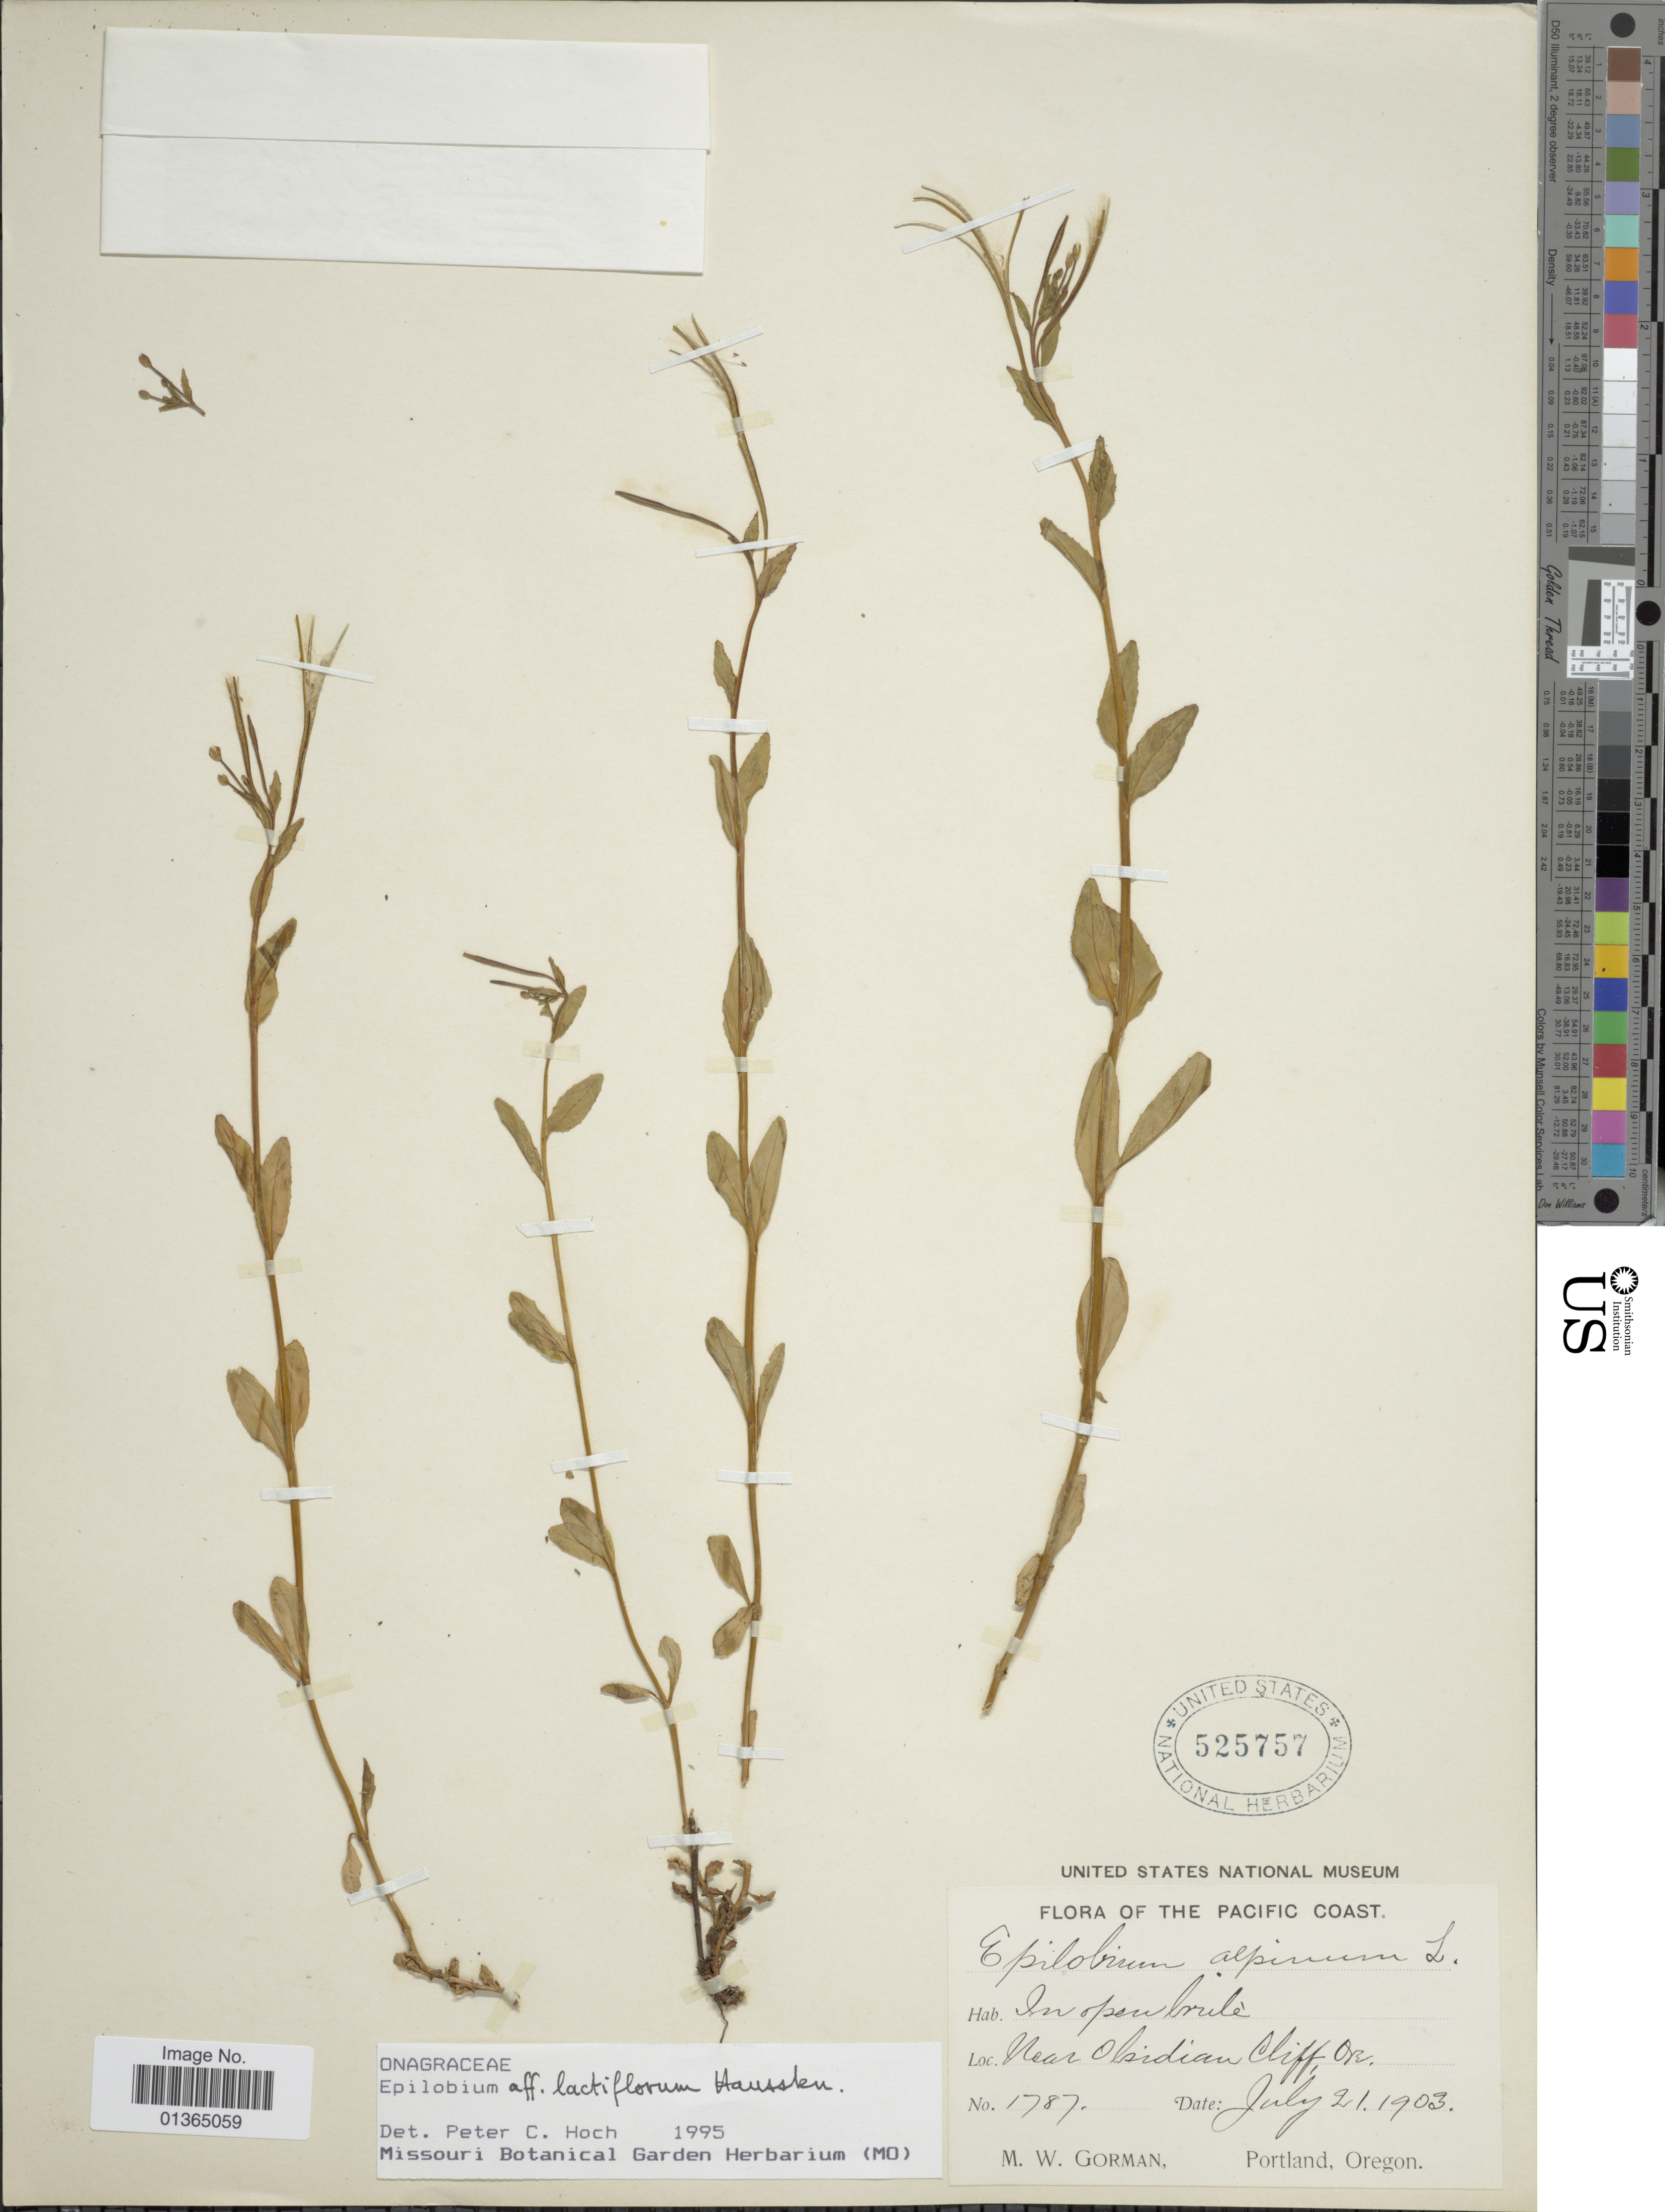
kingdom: Plantae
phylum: Tracheophyta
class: Magnoliopsida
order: Myrtales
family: Onagraceae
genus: Epilobium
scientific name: Epilobium lactiflorum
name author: Hausskn.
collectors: M. W. Gorman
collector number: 1787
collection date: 1903-07-21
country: United States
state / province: Oregon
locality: Pacific Coast. Near Obsidian Cliff.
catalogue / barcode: US 525757